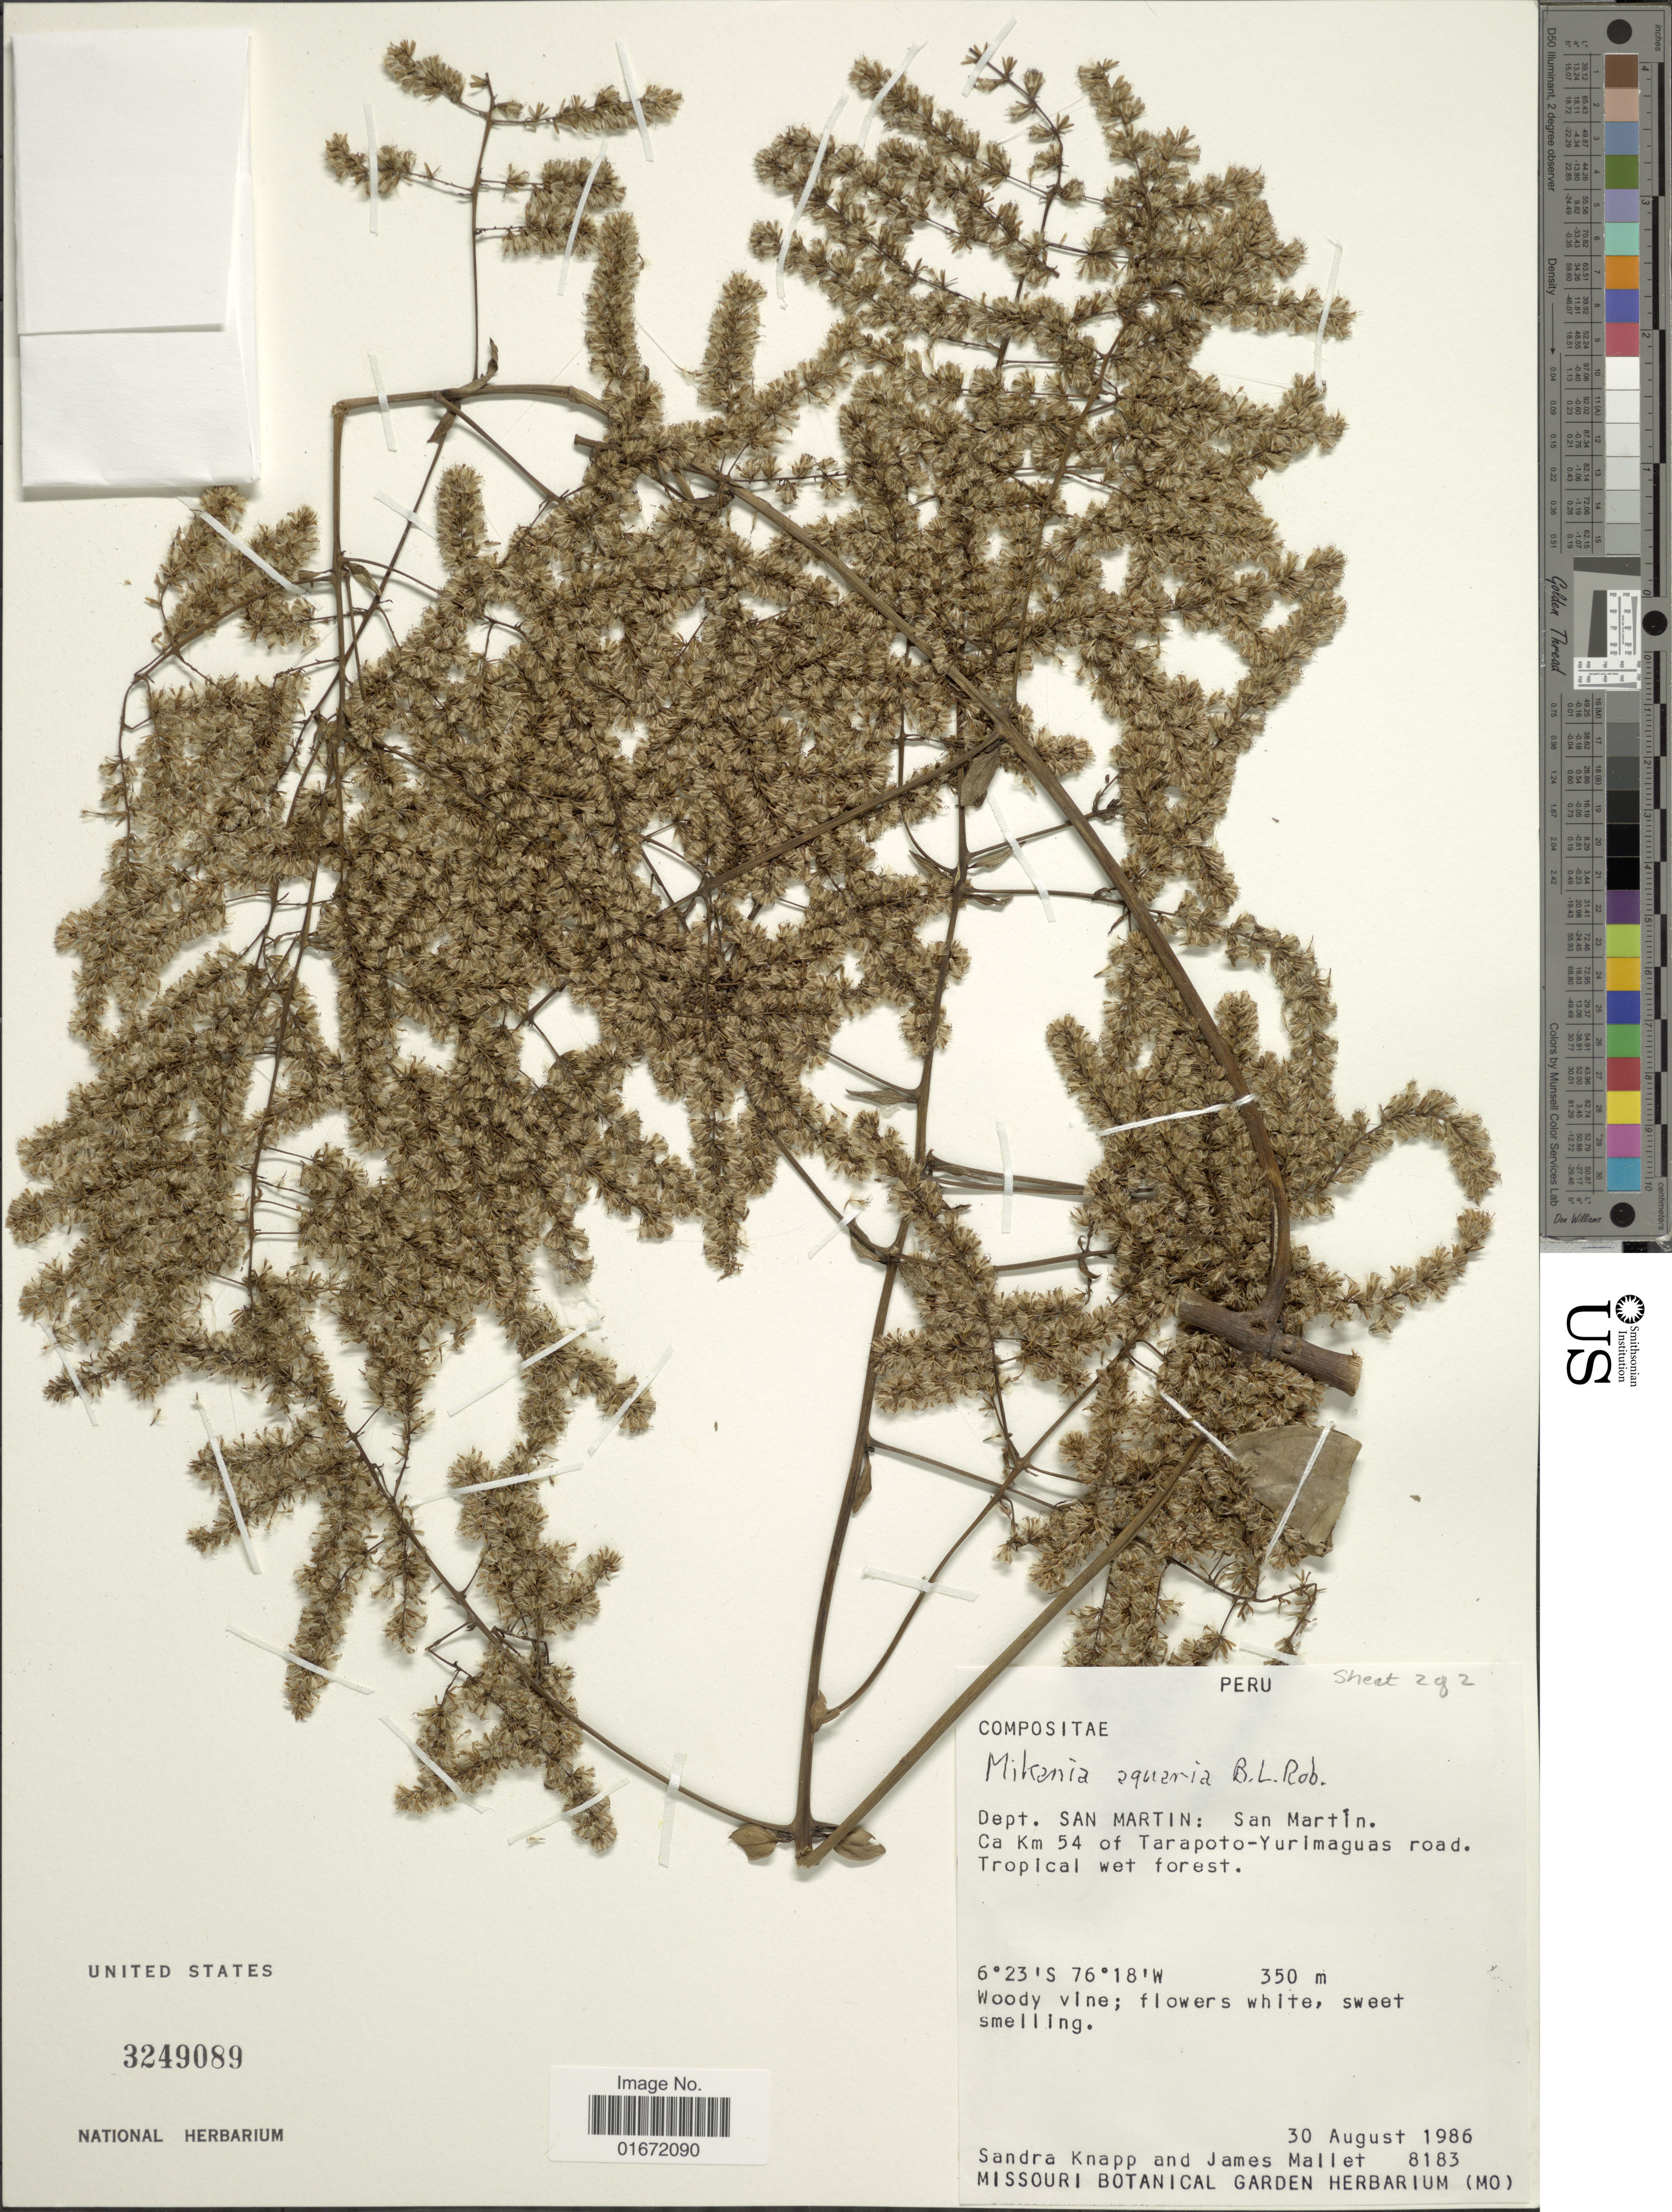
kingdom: Plantae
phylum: Tracheophyta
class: Magnoliopsida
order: Asterales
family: Asteraceae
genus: Mikania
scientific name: Mikania aquaria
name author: B.L. Rob.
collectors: S. Knapp & J. Mallet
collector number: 8183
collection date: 1986-08-30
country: Peru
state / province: San Martín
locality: Dept. San Martin: San Martin. Ca Km 54 of Tarapoto-Yurimaguas road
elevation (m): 350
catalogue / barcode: US 3249089